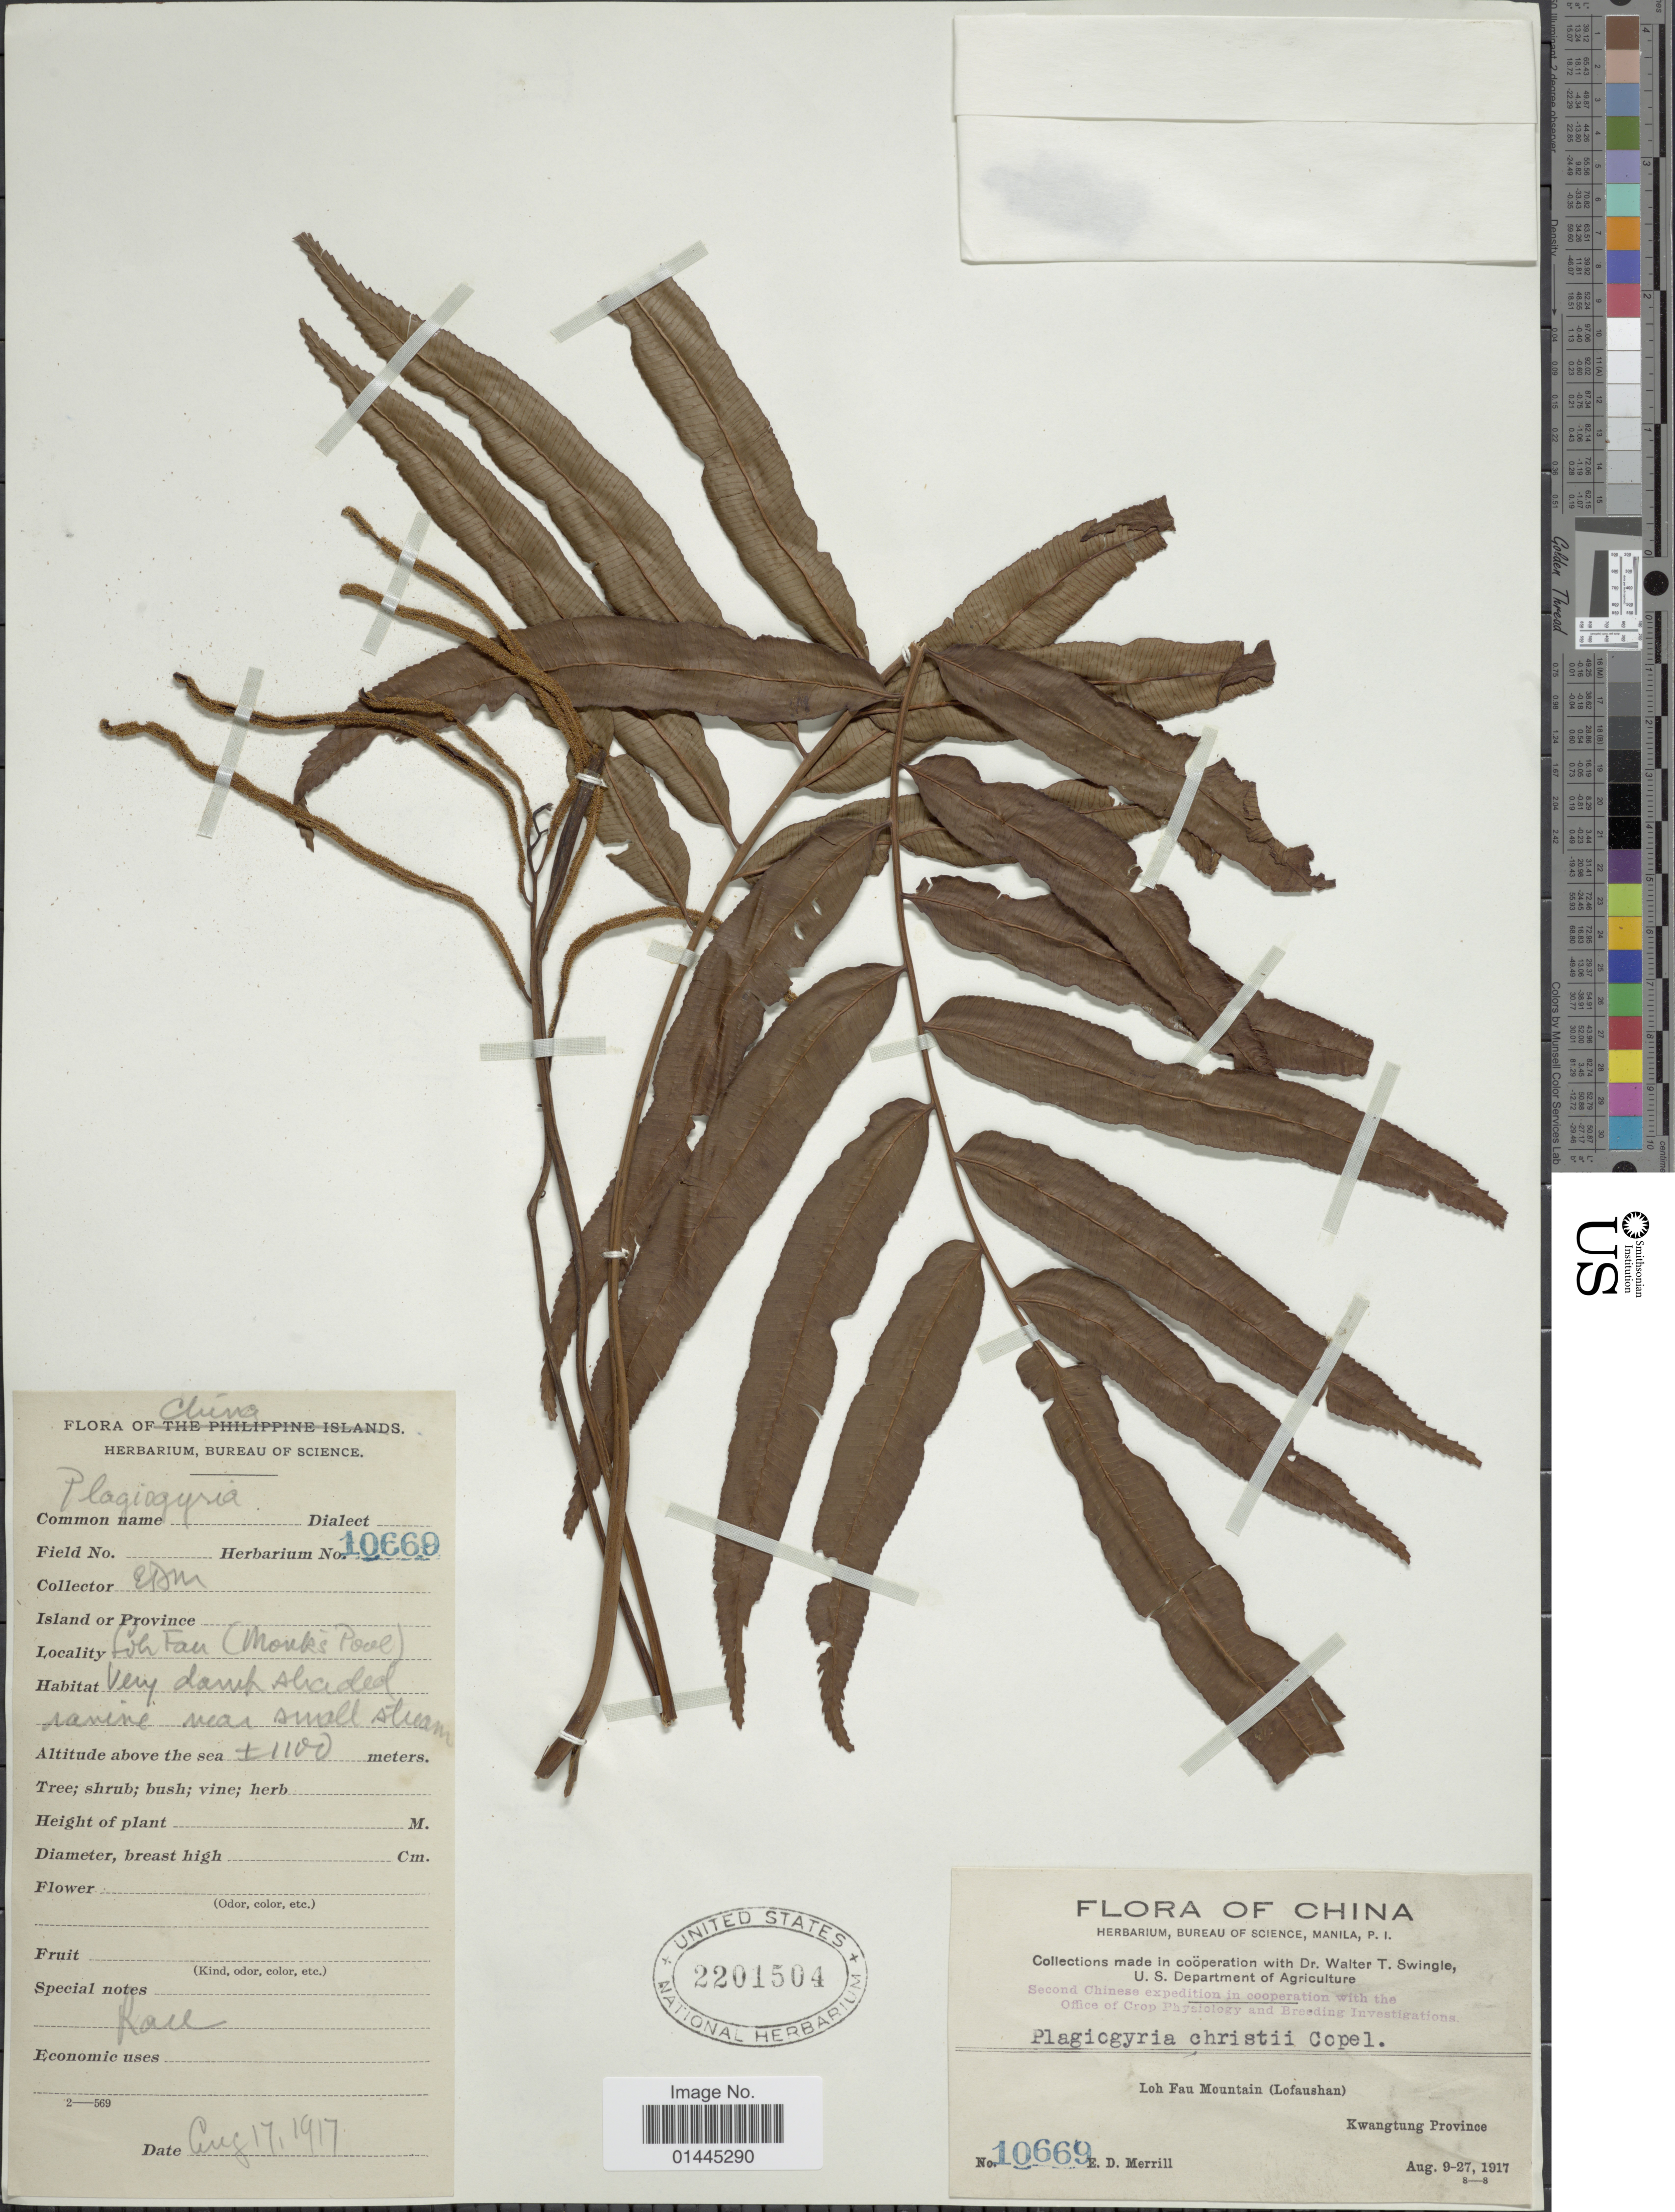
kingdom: Plantae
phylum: Tracheophyta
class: Polypodiopsida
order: Cyatheales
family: Plagiogyriaceae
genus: Plagiogyria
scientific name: Plagiogyria euphlebia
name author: (Kunze) Mett.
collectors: E. D. Merrill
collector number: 10669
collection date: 1917-08-09/1917-08-27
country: China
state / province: Guangdong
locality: Kwangtung Province, Loh Fau Mountain (Lofaushan), Loh Fau (Mouks Pool) [interpreted], near small stream.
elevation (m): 1100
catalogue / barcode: US 2201504